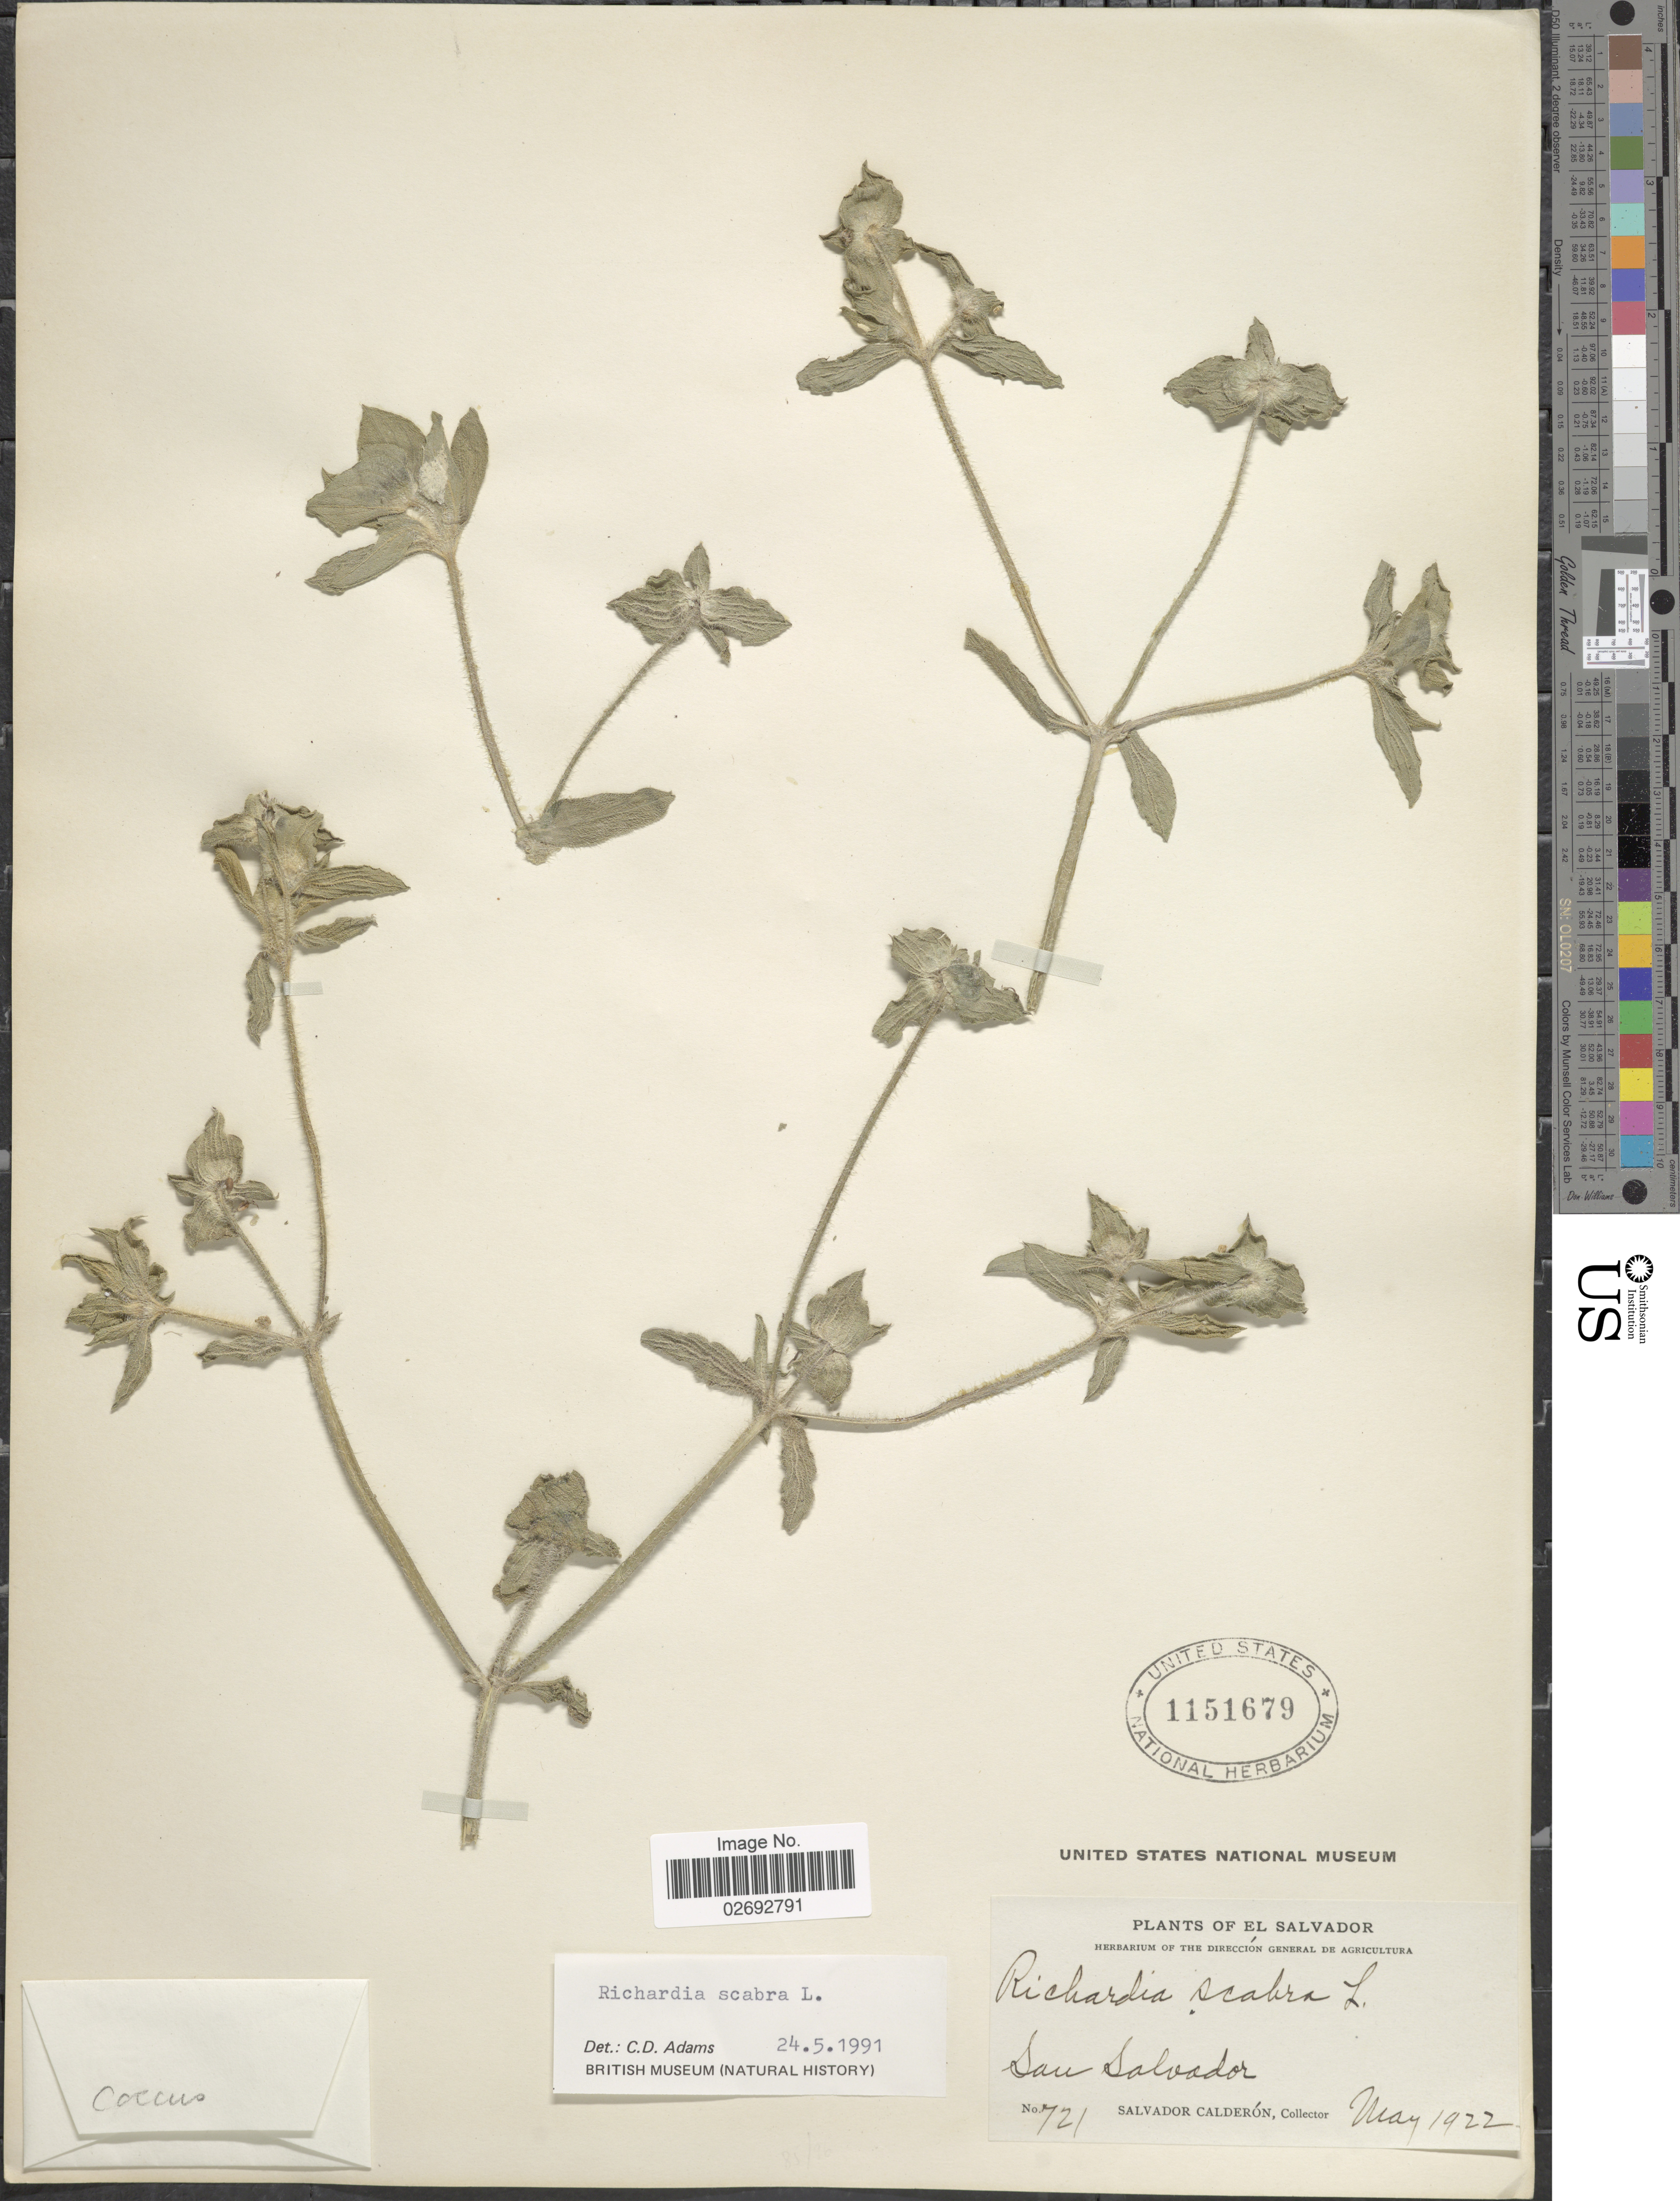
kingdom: Plantae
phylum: Tracheophyta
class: Magnoliopsida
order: Gentianales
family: Rubiaceae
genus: Richardia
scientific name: Richardia scabra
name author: L.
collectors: S. Calderón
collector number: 721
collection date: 1922-05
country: El Salvador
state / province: San Salvador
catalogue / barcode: US 1151679